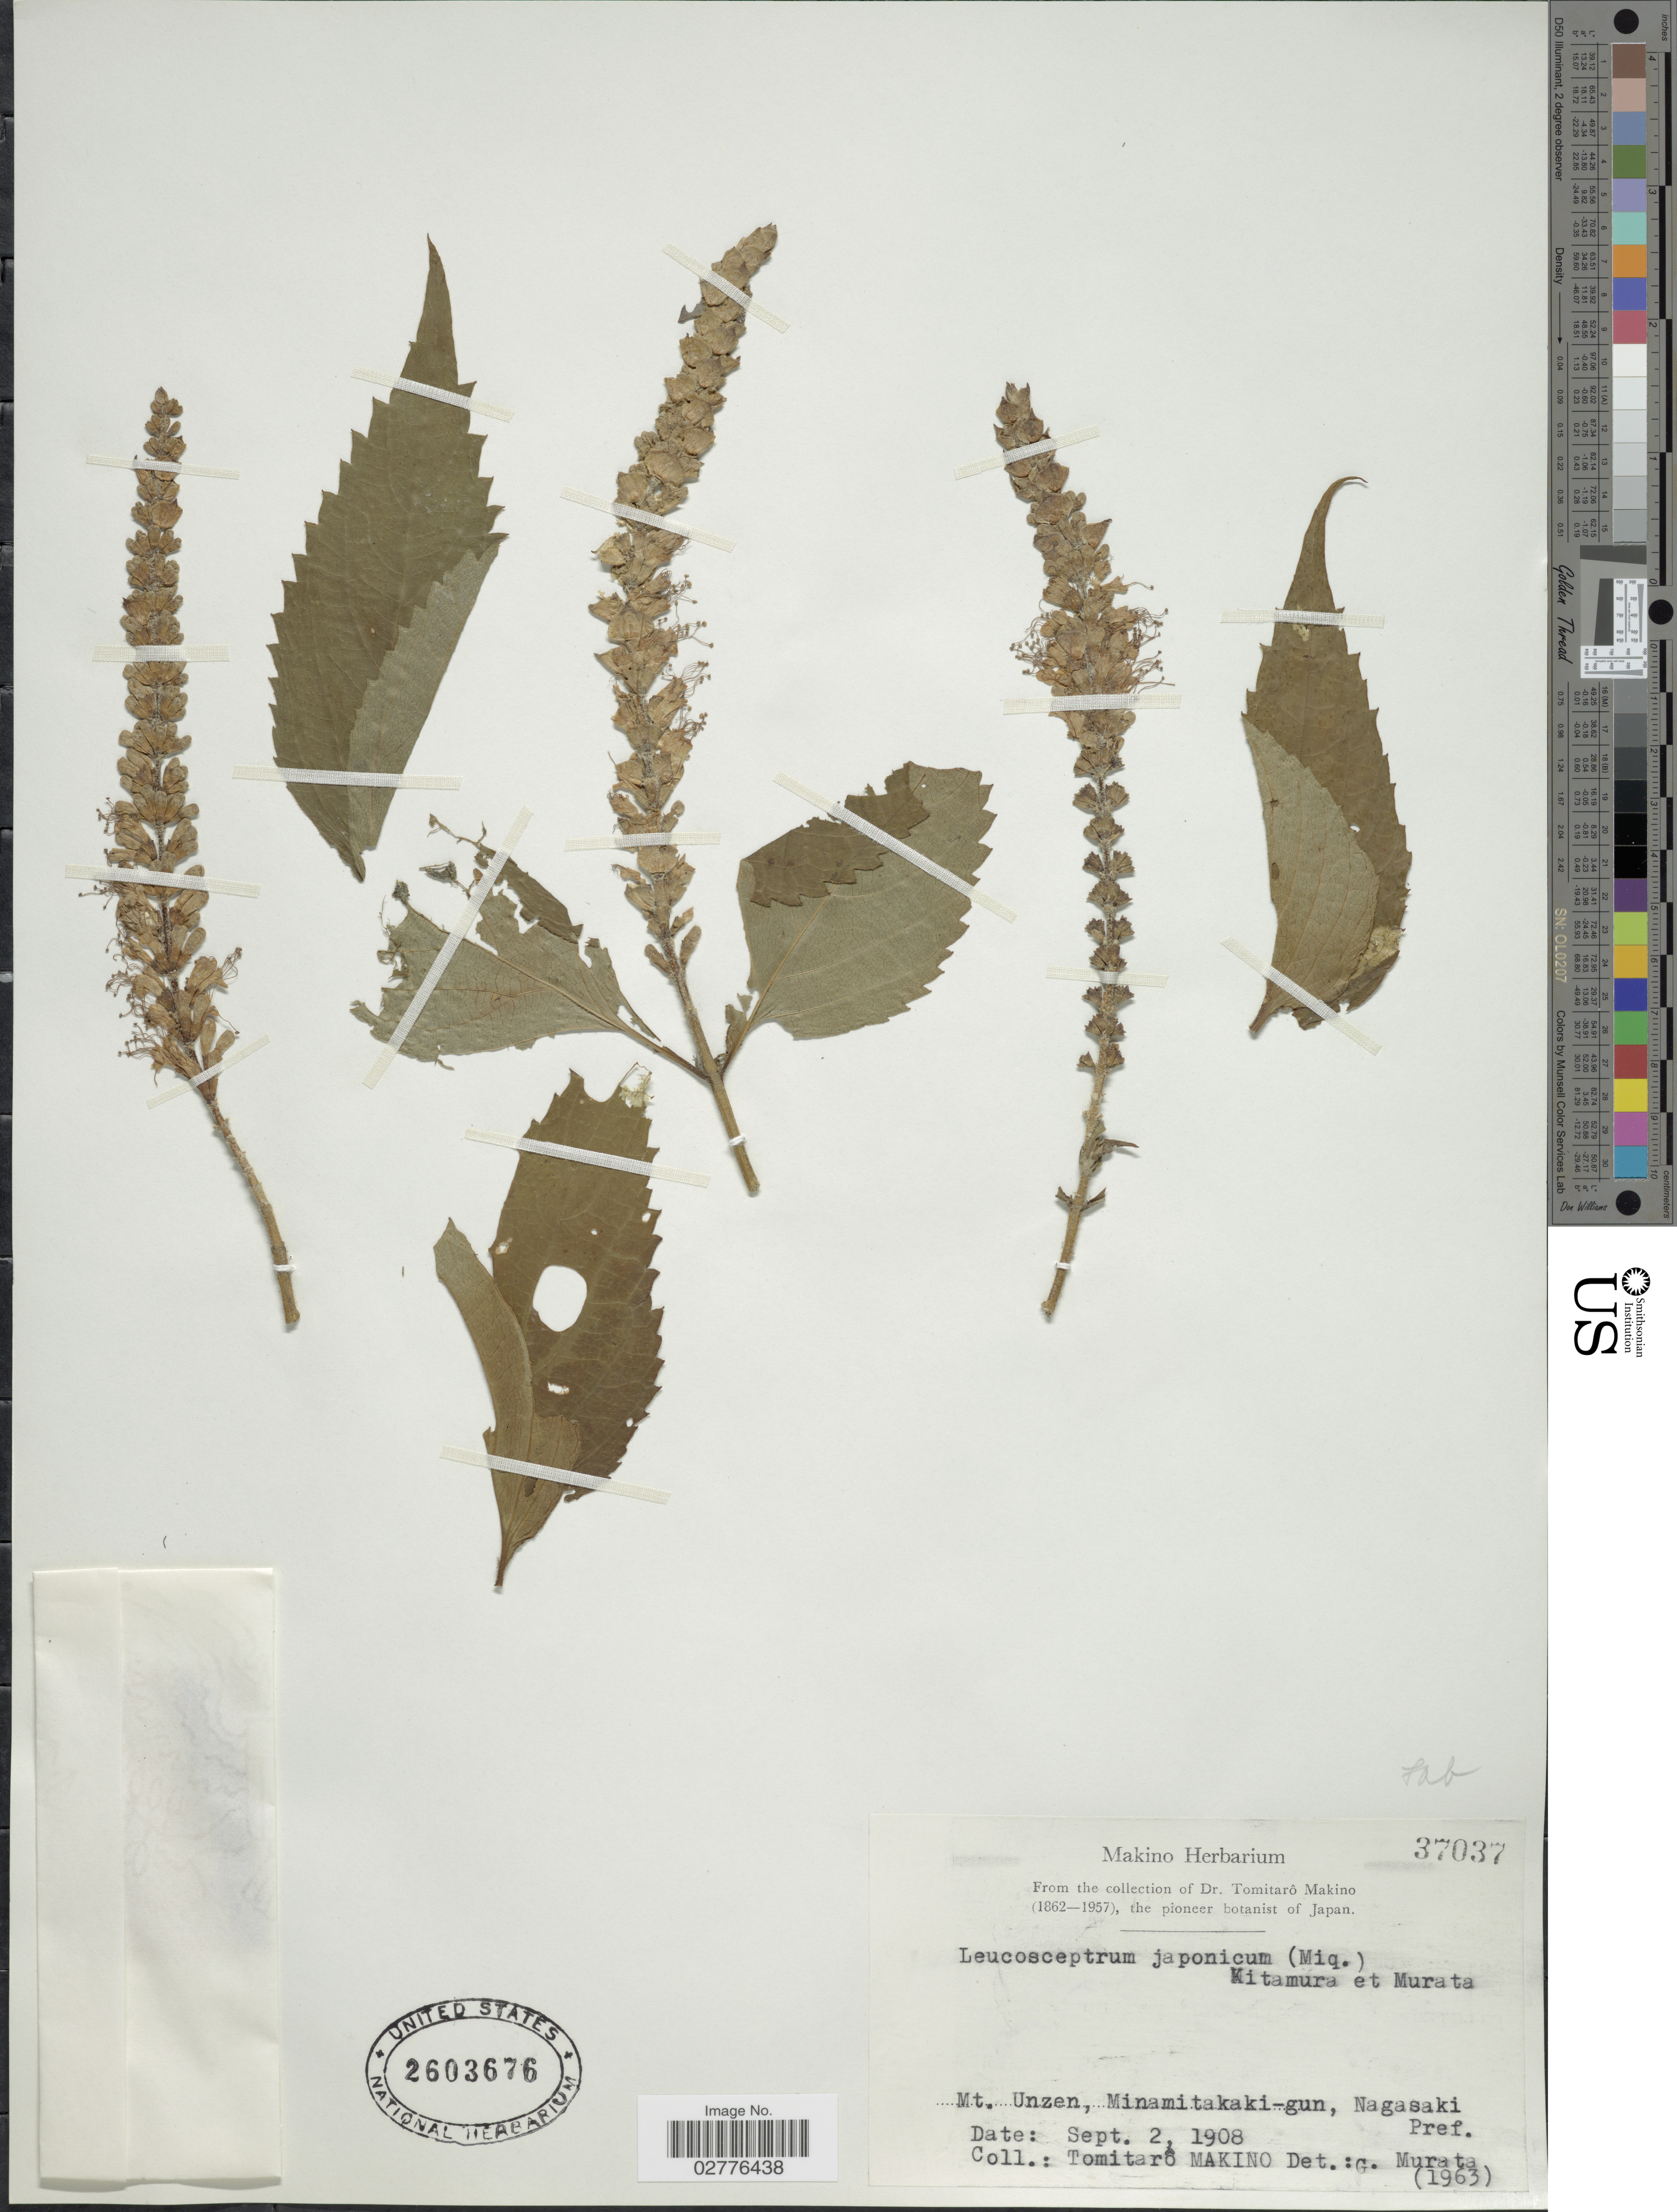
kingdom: Plantae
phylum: Tracheophyta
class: Magnoliopsida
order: Lamiales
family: Lamiaceae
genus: Leucosceptrum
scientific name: Leucosceptrum japonicum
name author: (Miq.) Kitam. & Murata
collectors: T. Makino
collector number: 37037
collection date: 1908-09-02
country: Japan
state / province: Nagasaki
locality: Mt. Unzen, Minamitakaki-gun, Nagasaki Pref.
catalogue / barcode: US 2603676